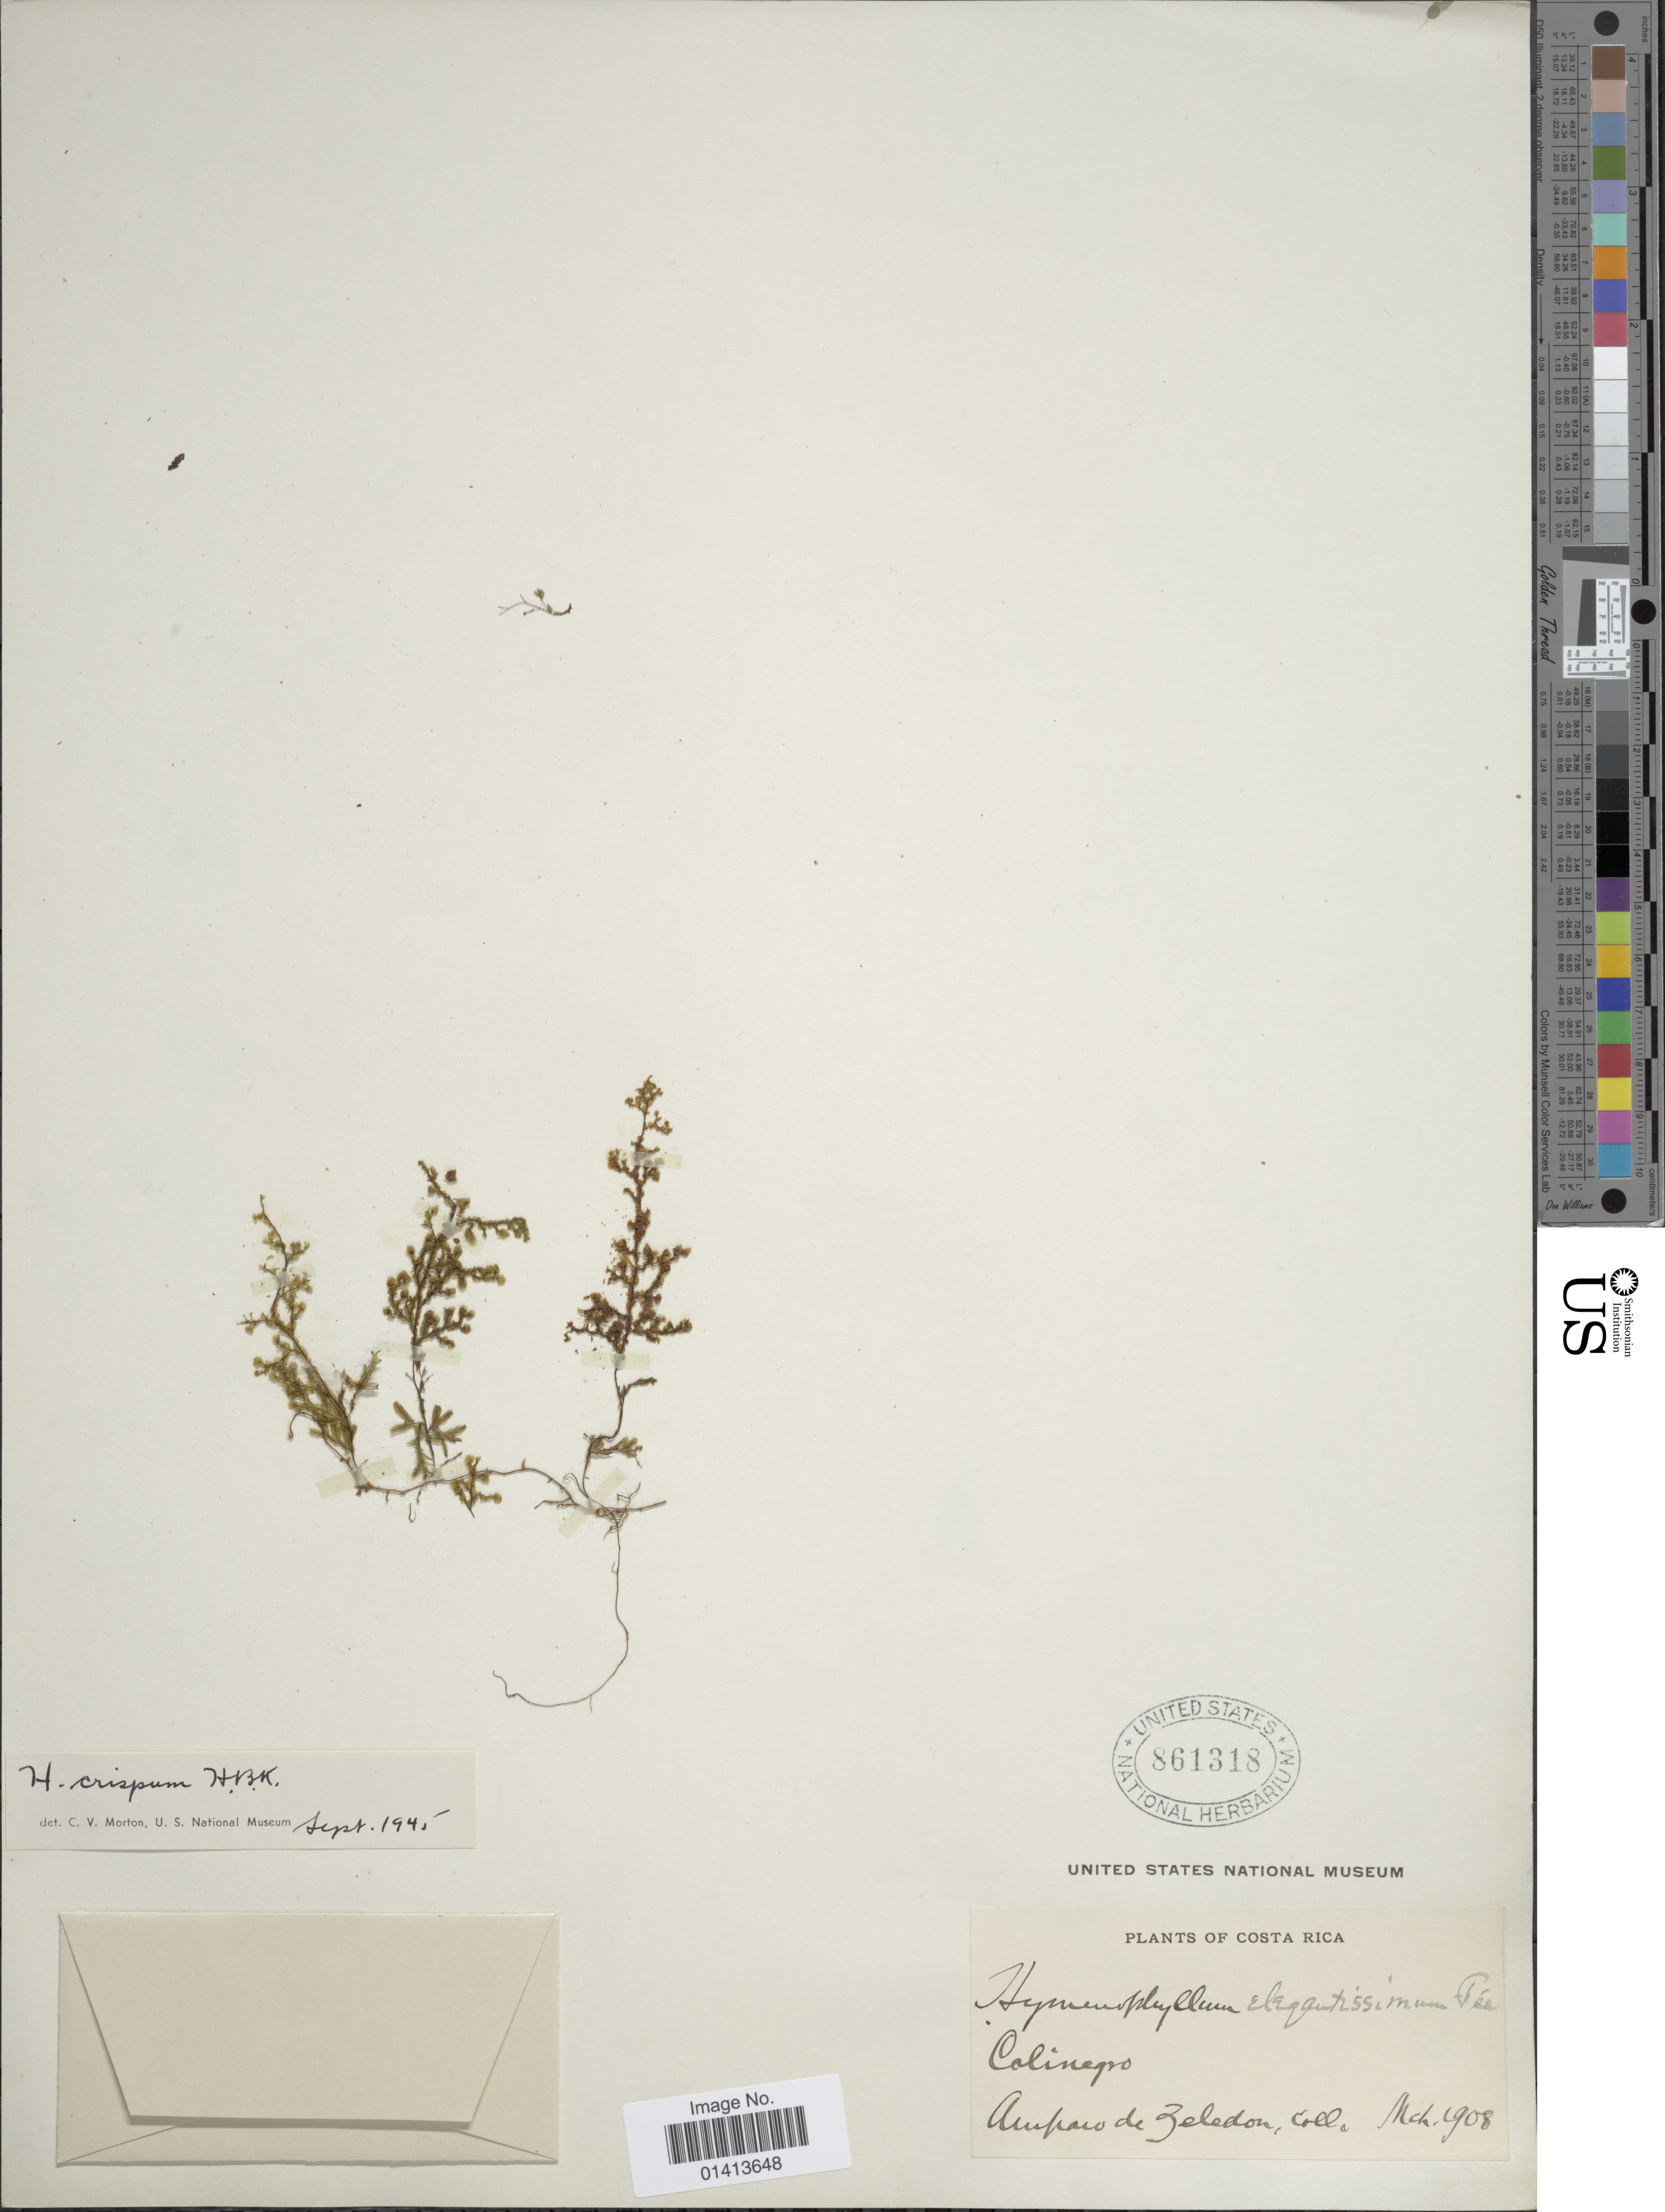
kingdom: Plantae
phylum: Tracheophyta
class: Polypodiopsida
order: Hymenophyllales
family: Hymenophyllaceae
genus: Hymenophyllum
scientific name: Hymenophyllum crispum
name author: Kunth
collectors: A. Zeledon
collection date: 1908-03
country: Costa Rica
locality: Colinegro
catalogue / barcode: US 861318